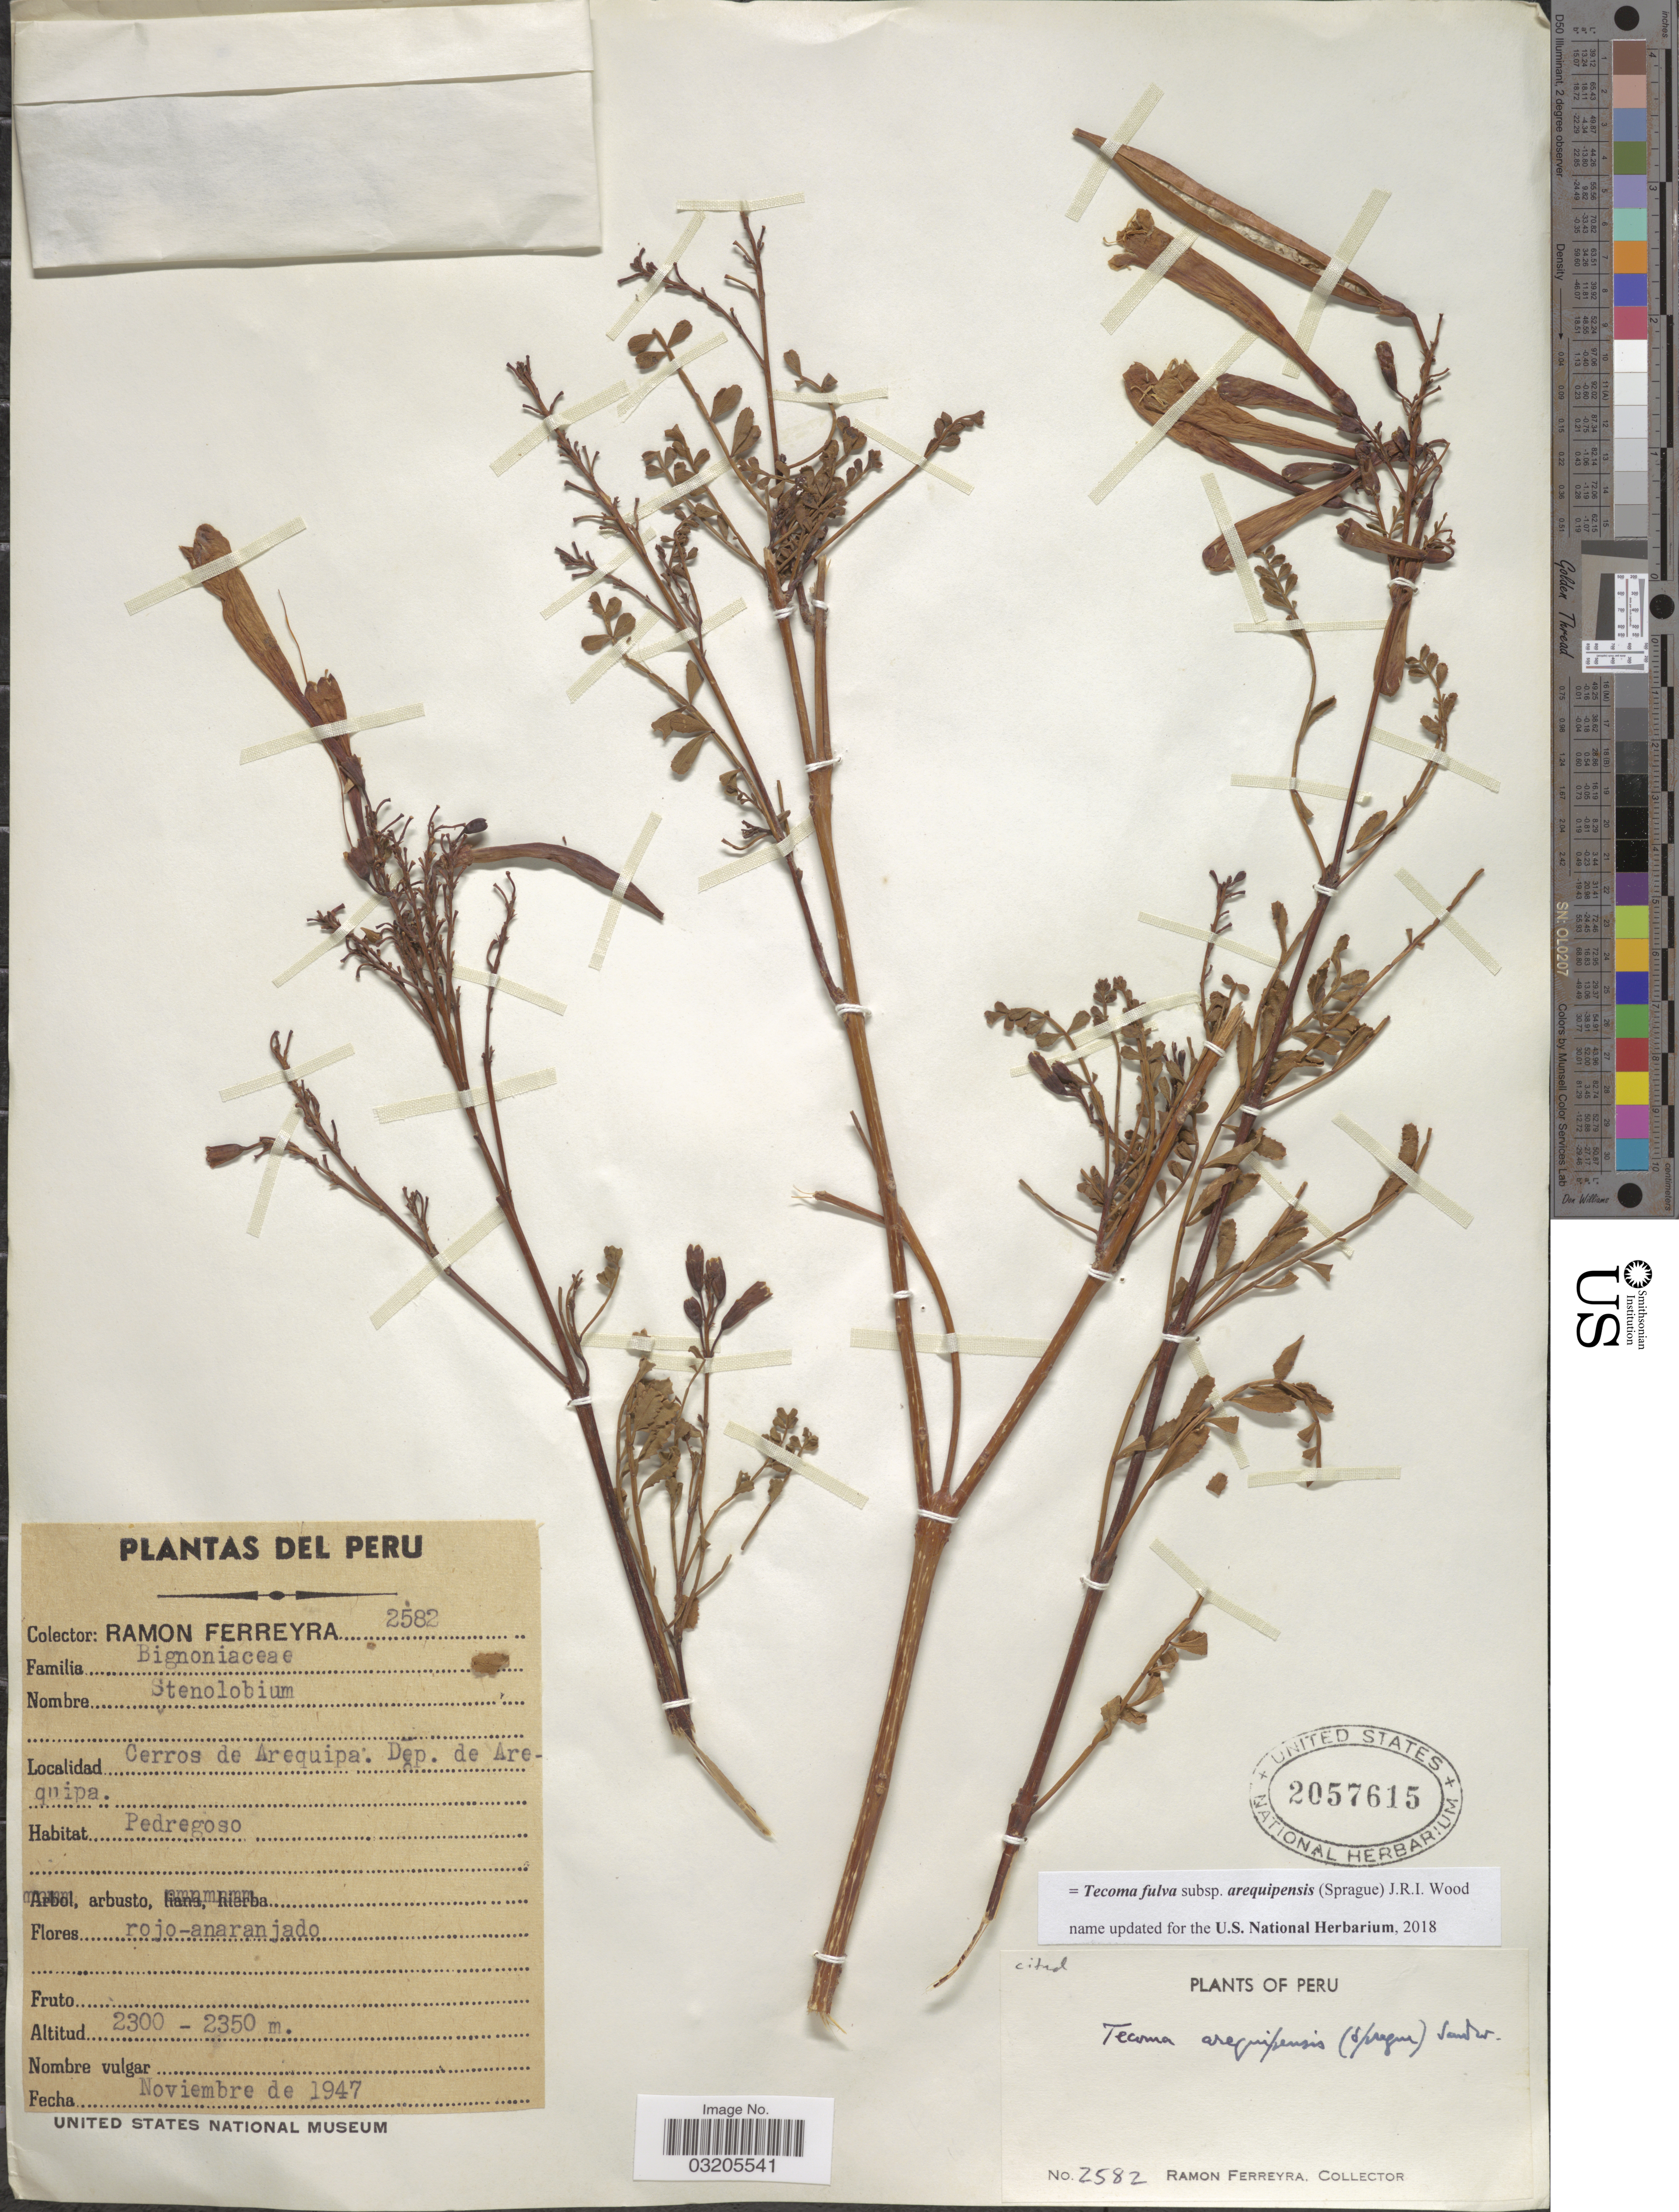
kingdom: Plantae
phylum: Tracheophyta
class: Magnoliopsida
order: Lamiales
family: Bignoniaceae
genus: Tecoma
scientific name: Tecoma fulva subsp. arequipensis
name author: (Sprague) J.R.I. Wood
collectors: R. A. Ferreyra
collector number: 2582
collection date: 1947-11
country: Peru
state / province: Arequipa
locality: Cerros de Arequipa. Dep. de Arequipa. Pedregoso.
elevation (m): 2300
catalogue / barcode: US 2057615